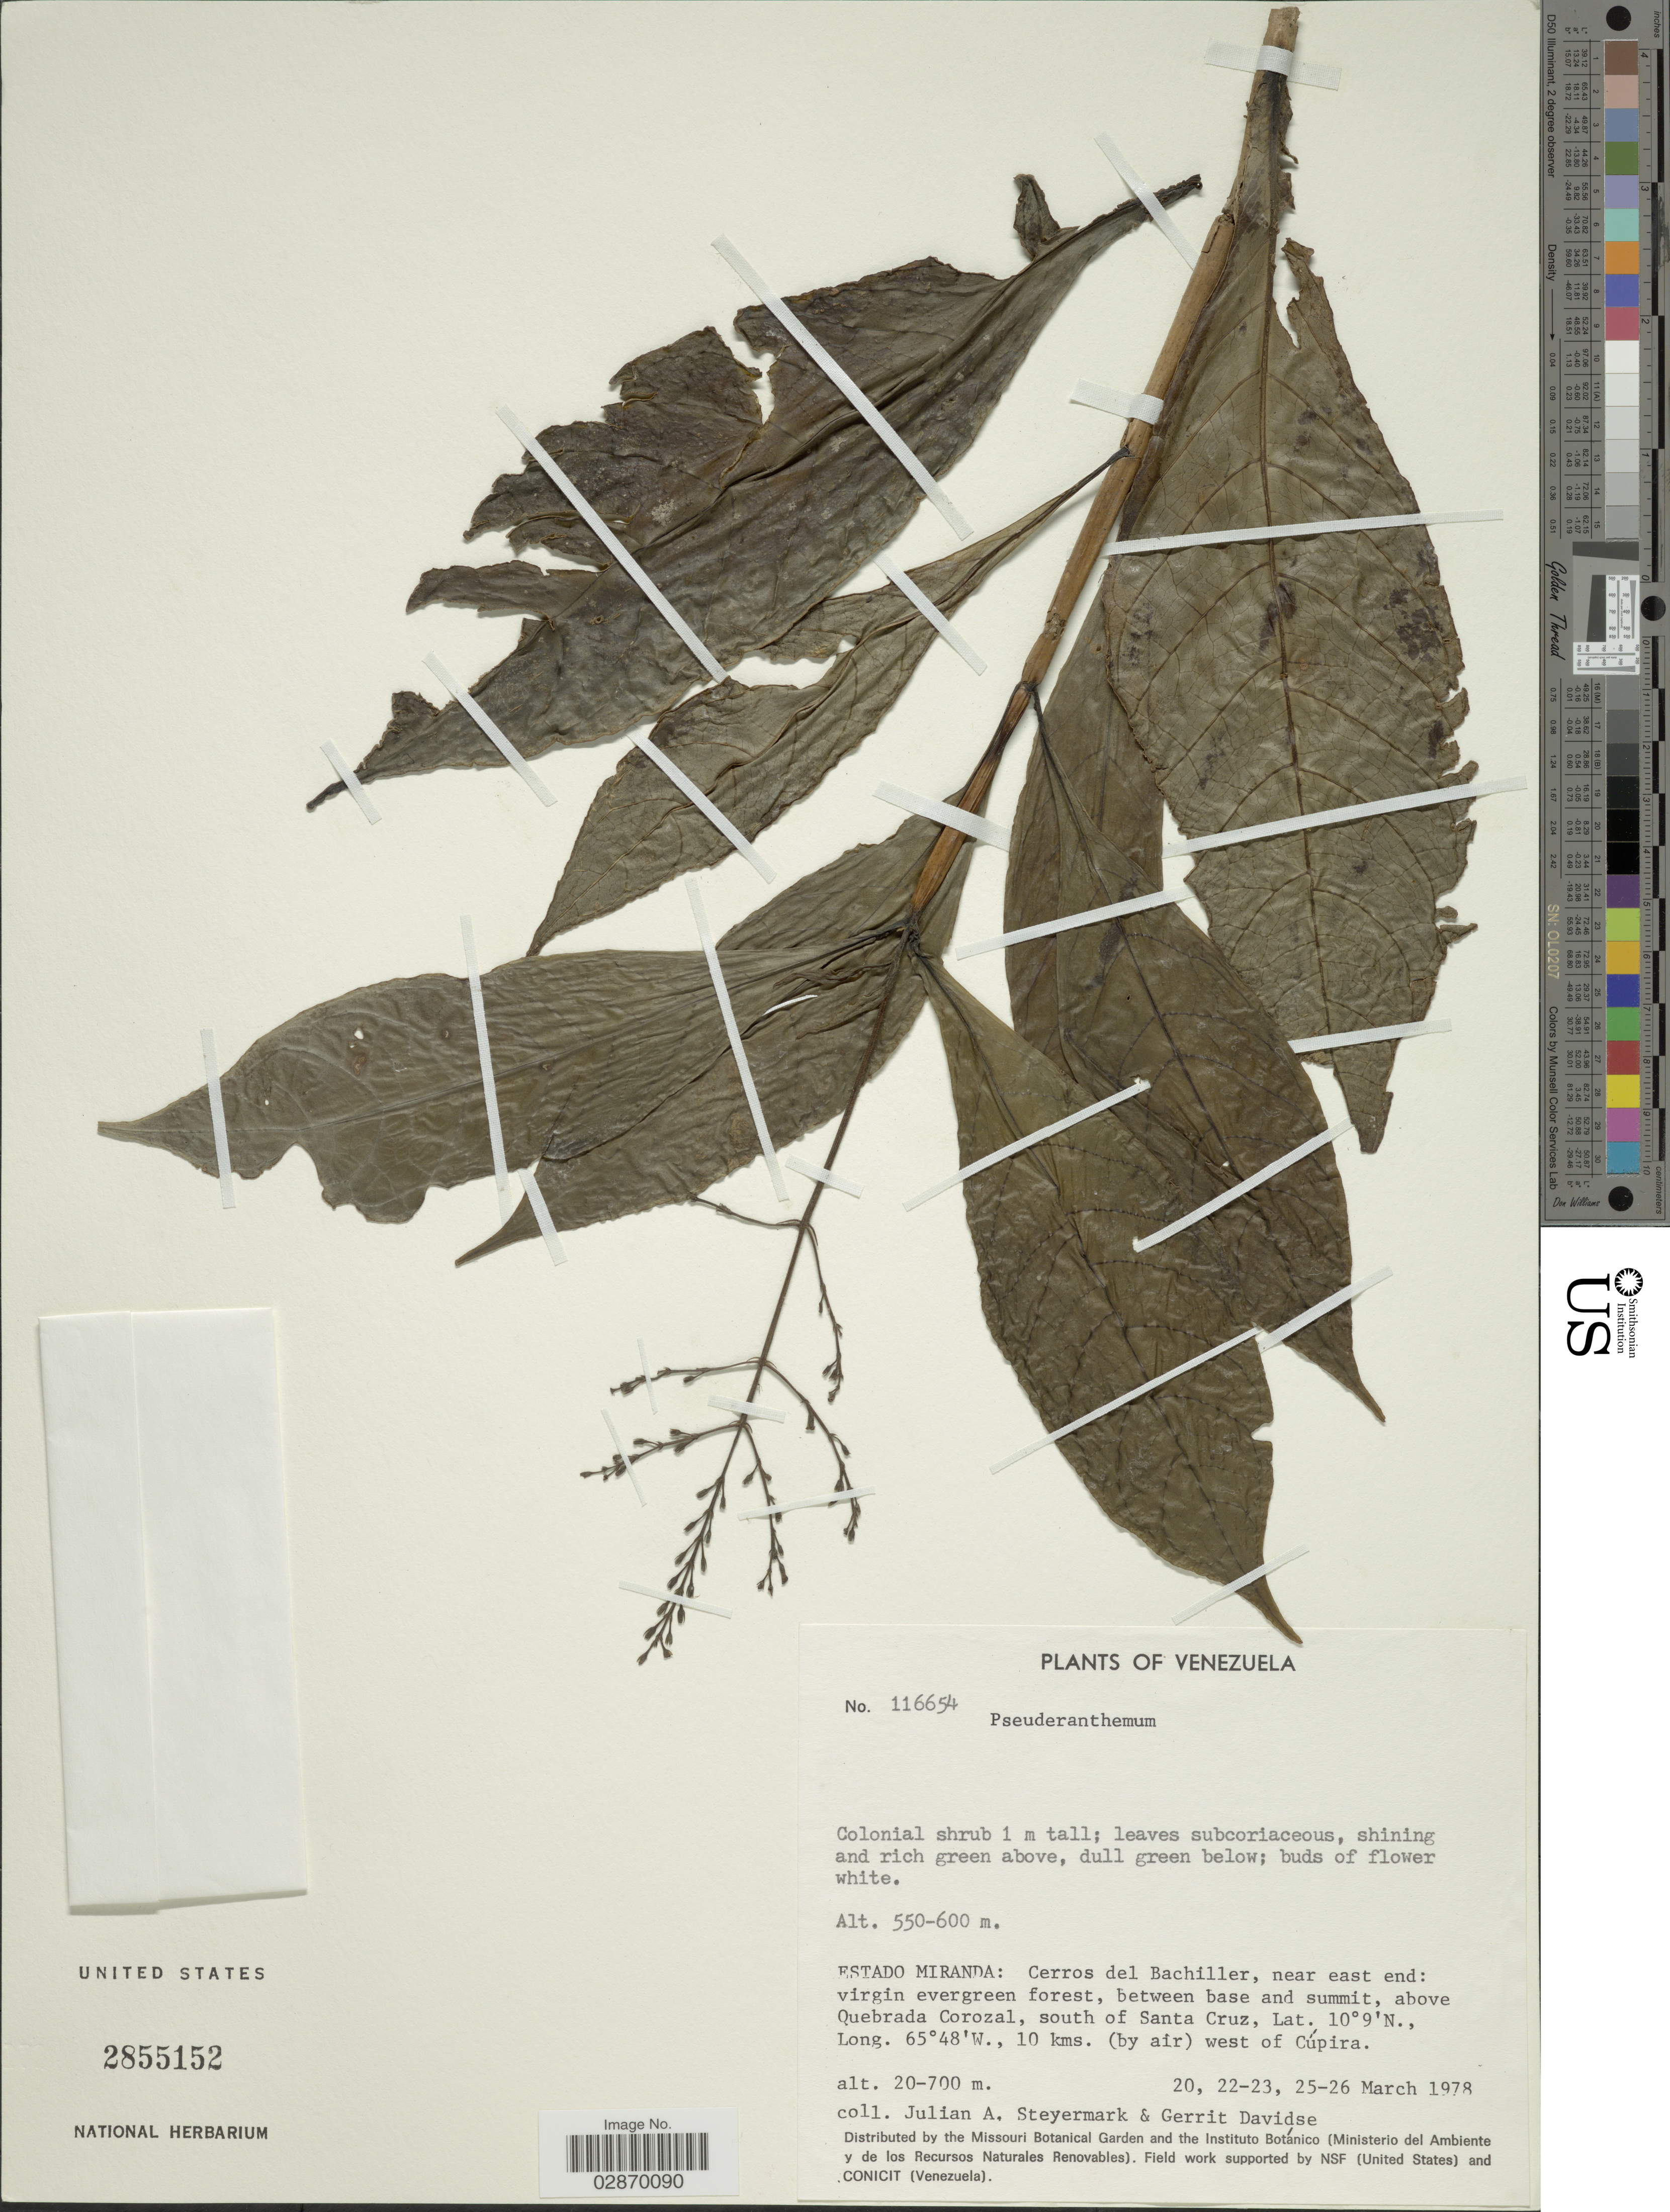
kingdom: Plantae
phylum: Tracheophyta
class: Magnoliopsida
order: Lamiales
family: Acanthaceae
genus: Pseuderanthemum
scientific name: Pseuderanthemum sp.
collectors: J. Steyermark & G. Davidse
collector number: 116654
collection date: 1978-03-20/1978-03-26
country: Venezuela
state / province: Miranda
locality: Cerros del Bachiller, near east end, virgin evergreen forest, between base and summit, above Quebrada Corozal, south of Santa Cruz, 10 kms. (by air) west of Cúpira.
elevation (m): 20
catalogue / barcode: US 2855152